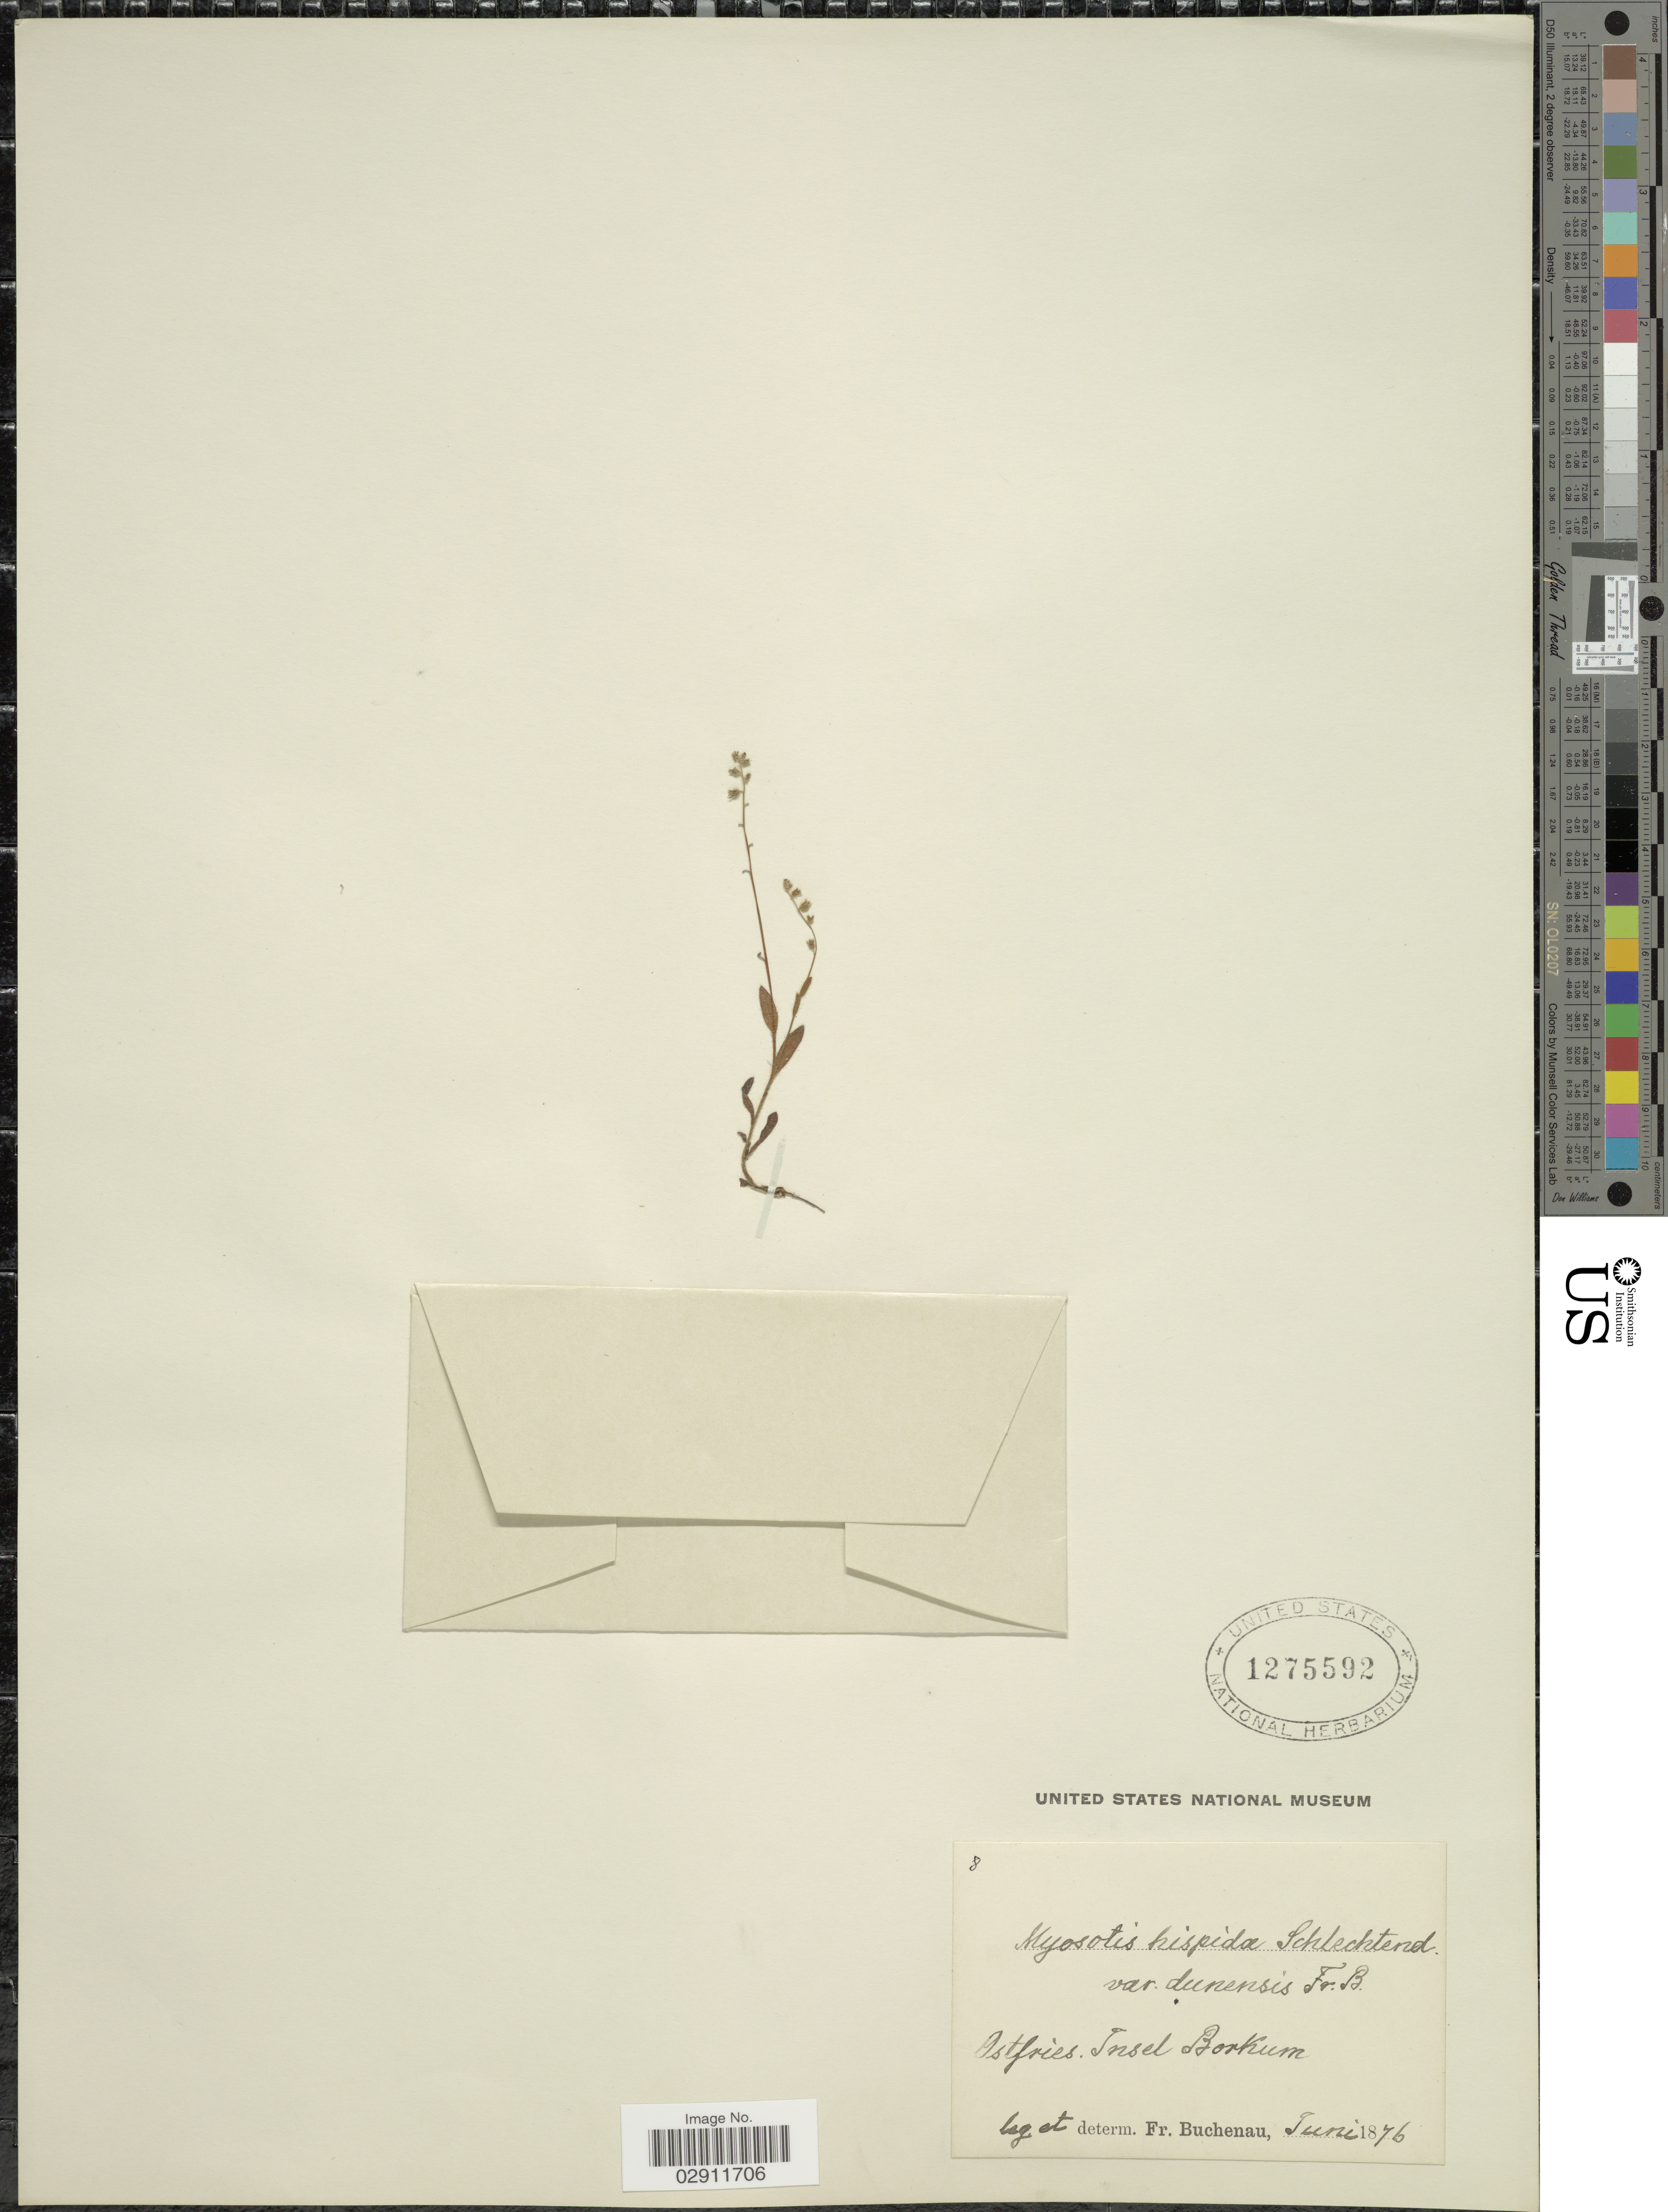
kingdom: Plantae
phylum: Tracheophyta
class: Magnoliopsida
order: Boraginales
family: Boraginaceae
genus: Myosotis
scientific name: Myosotis hispida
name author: Schltdl.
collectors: F. Buchenau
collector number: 8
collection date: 1876-06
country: Germany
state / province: Niedersachsen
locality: Ostfries. Insel Borkum.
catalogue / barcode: US 1275592